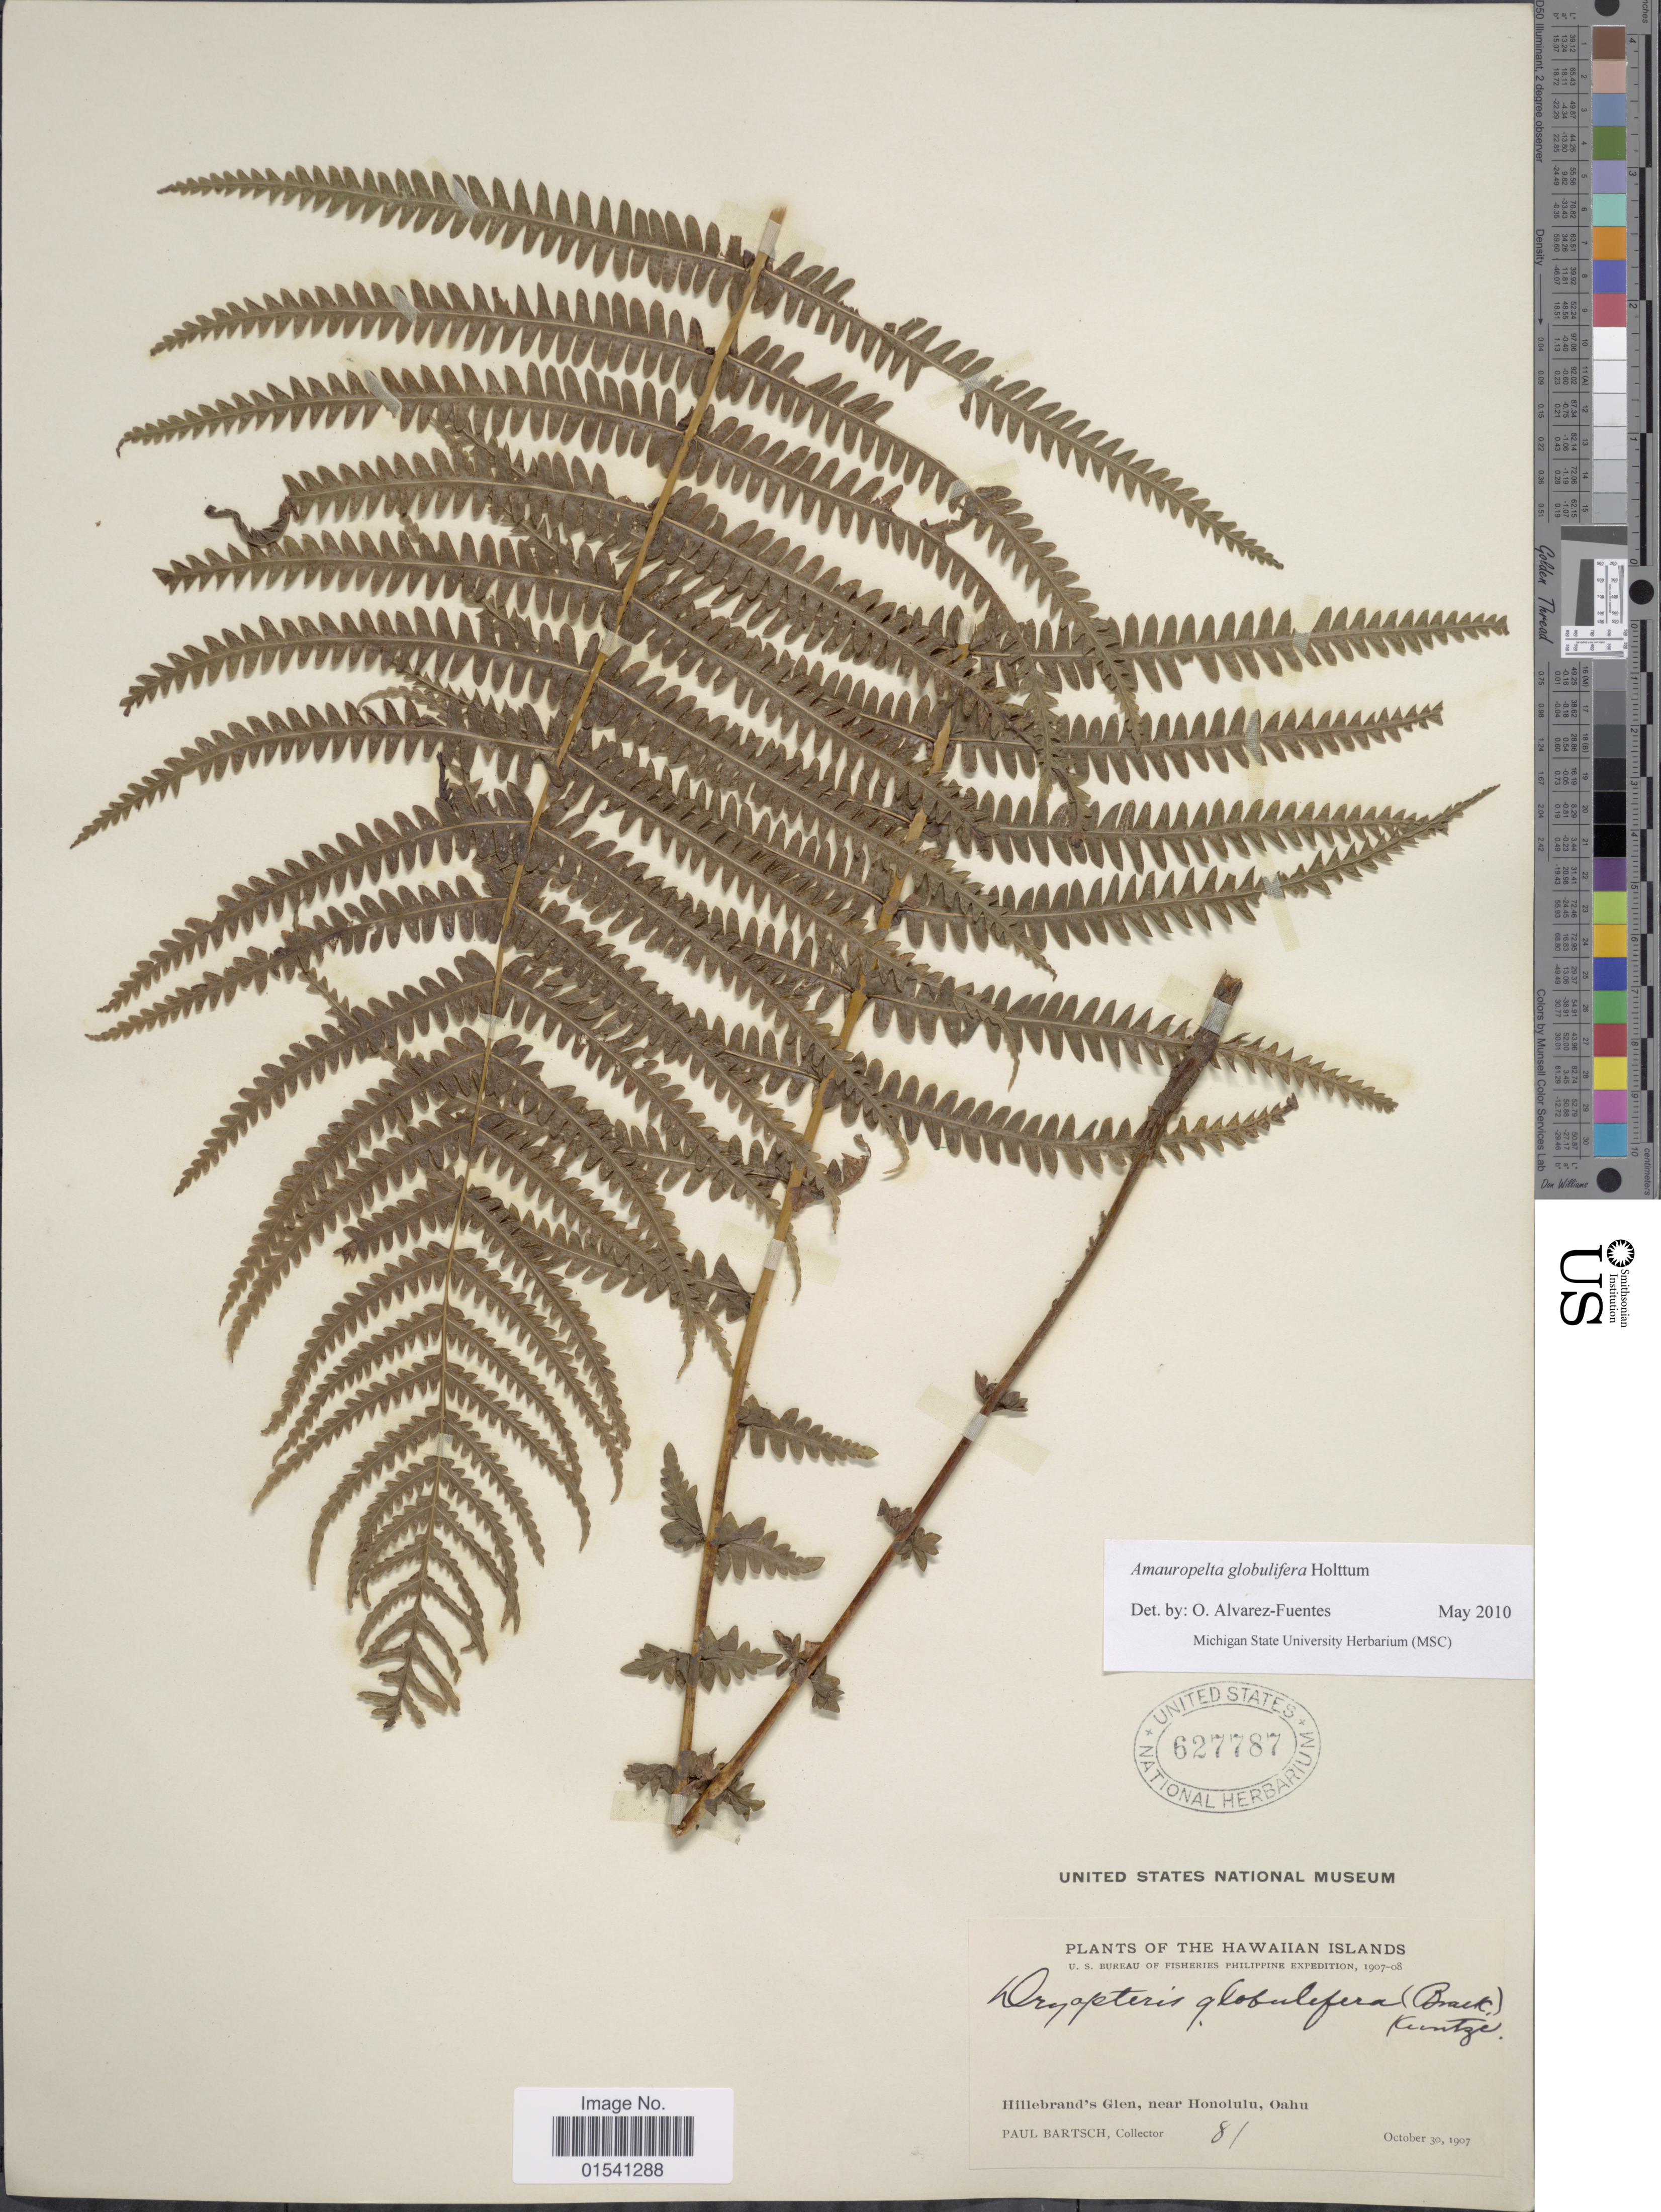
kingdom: Plantae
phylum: Tracheophyta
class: Polypodiopsida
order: Polypodiales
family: Thelypteridaceae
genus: Amauropelta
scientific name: Amauropelta globulifera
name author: (Brack.) Holttum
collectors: P. Bartsch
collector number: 81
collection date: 1907-10-30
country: United States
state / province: Hawaii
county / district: Honolulu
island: Oahu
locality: The Hawaiian islands, Hillebrand's Glen, near Honolulu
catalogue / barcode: US 627787